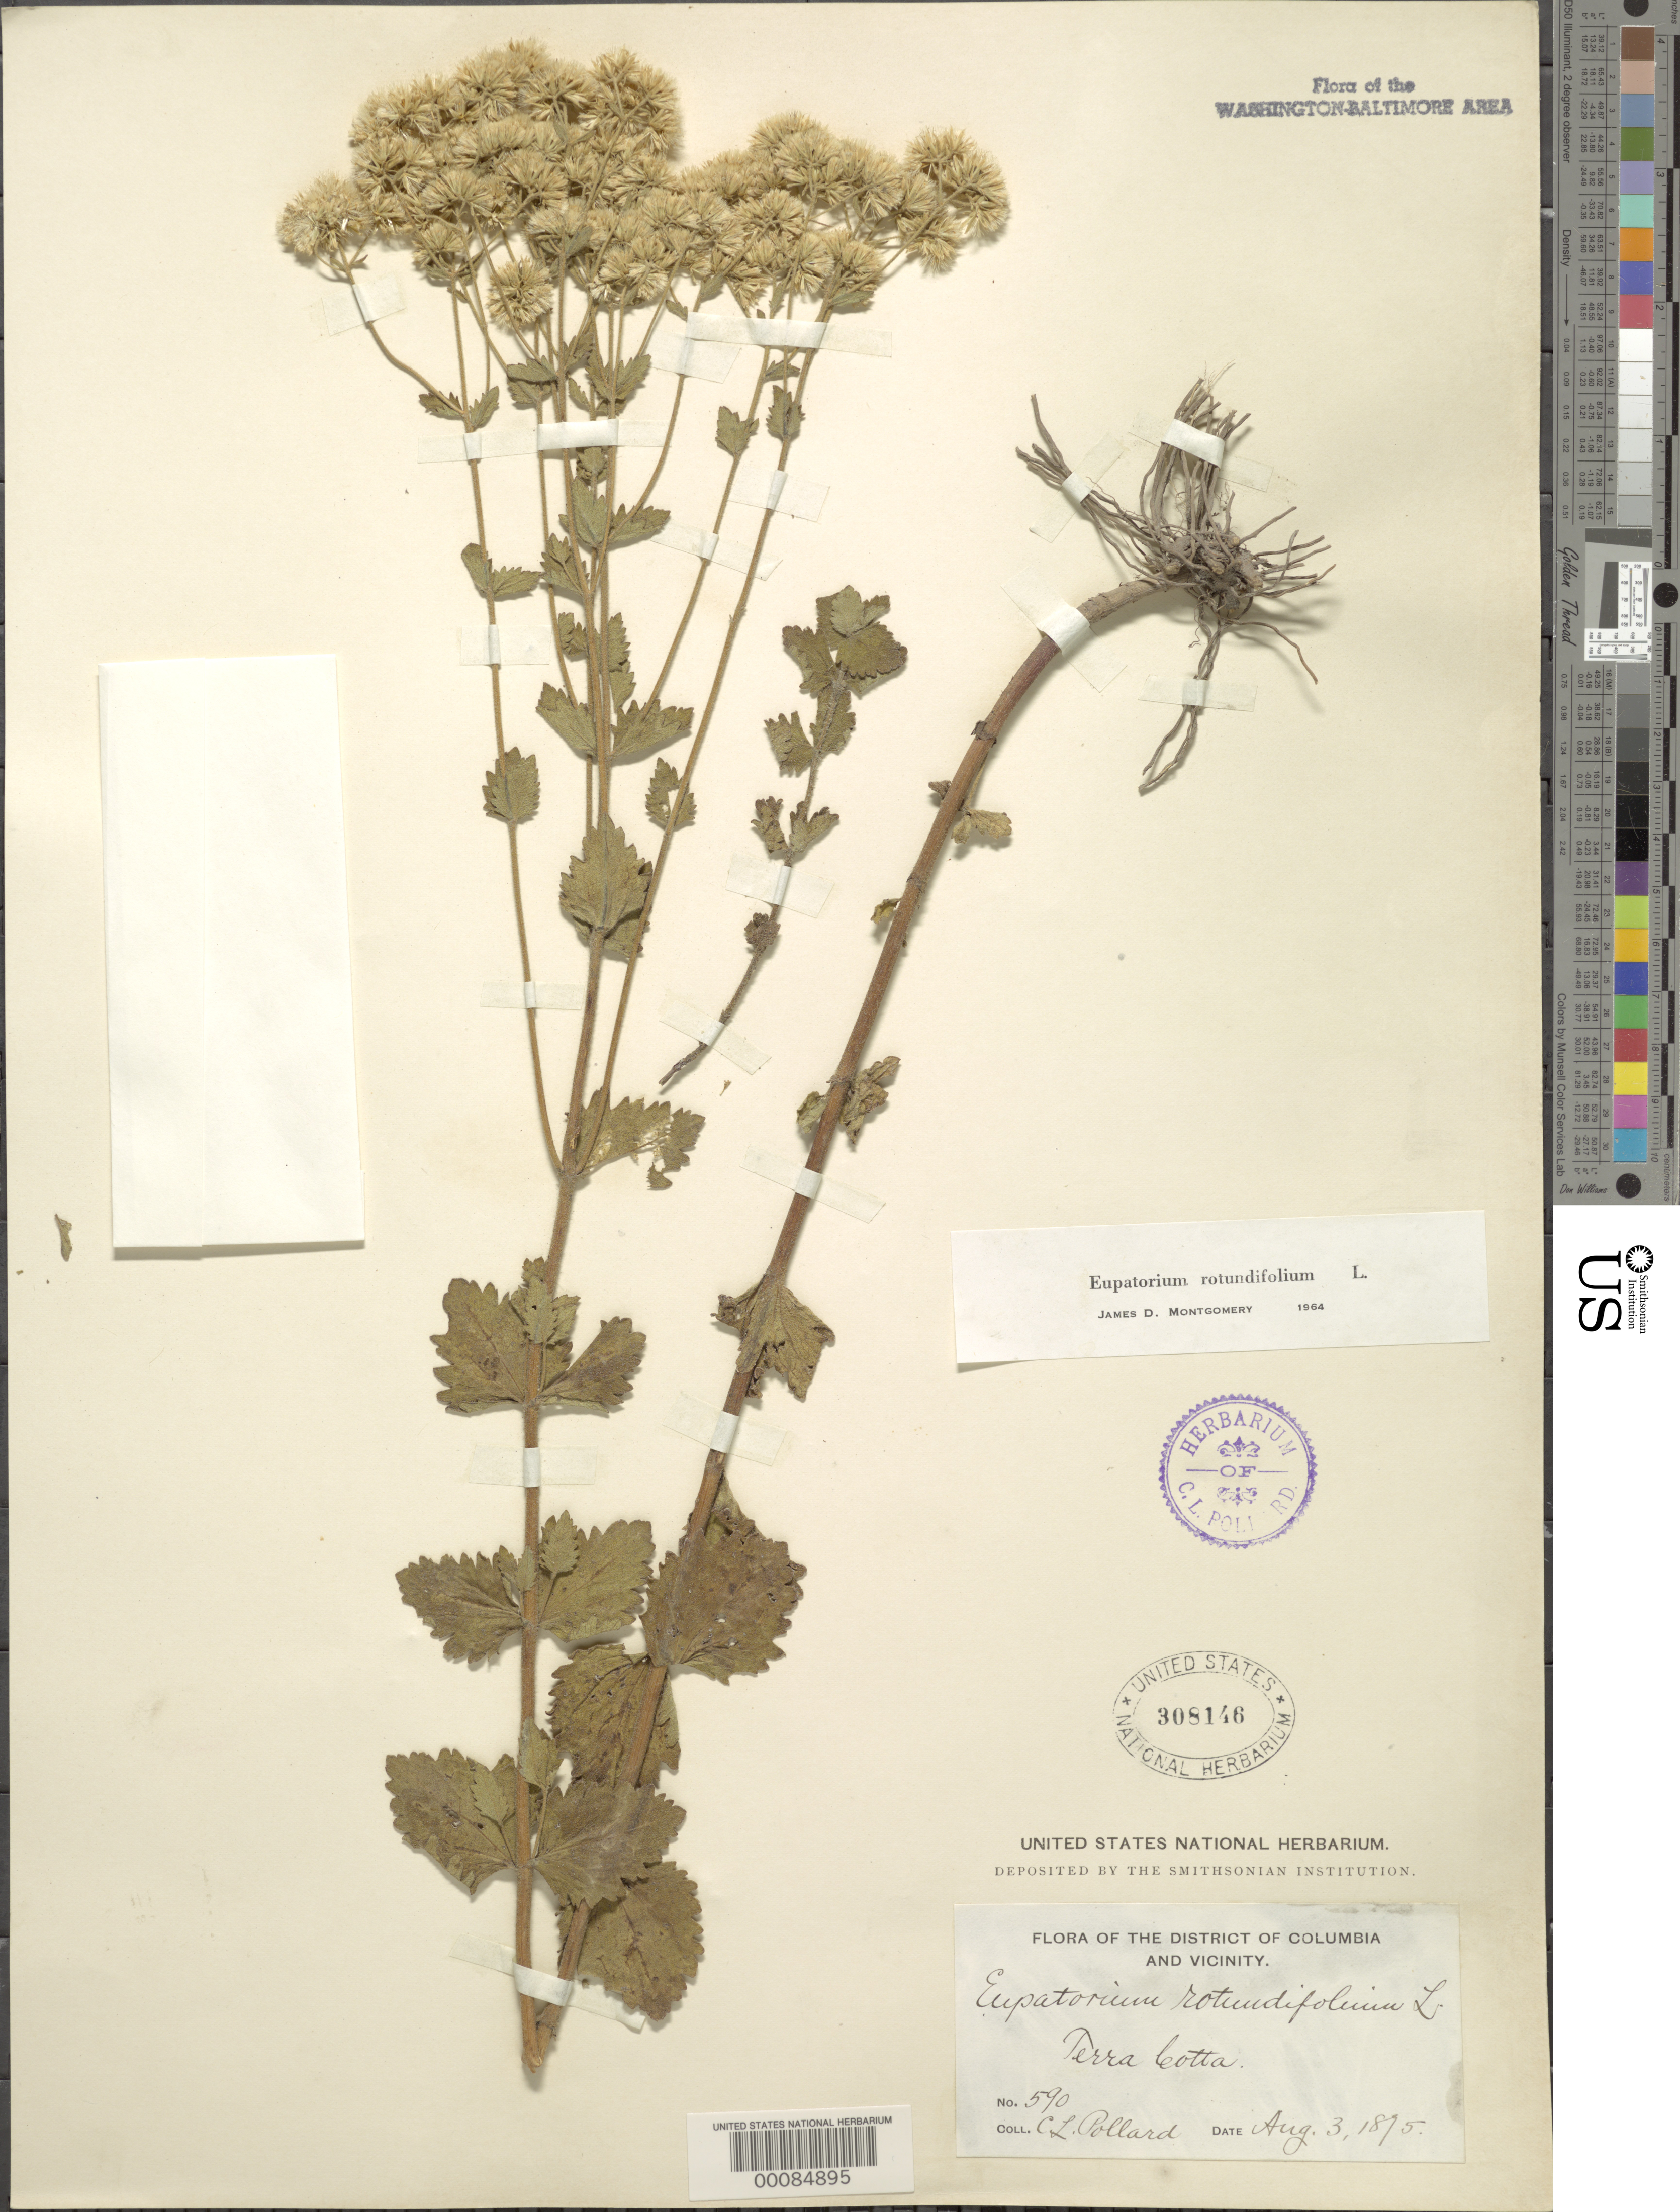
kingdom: Plantae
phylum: Tracheophyta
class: Magnoliopsida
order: Asterales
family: Asteraceae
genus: Eupatorium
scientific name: Eupatorium rotundifolium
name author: L.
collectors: C. L. Pollard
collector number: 590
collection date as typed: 03 Aug 1895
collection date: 1895-08-03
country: United States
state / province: District of Columbia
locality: Terra Cotta Swamp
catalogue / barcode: US 308146